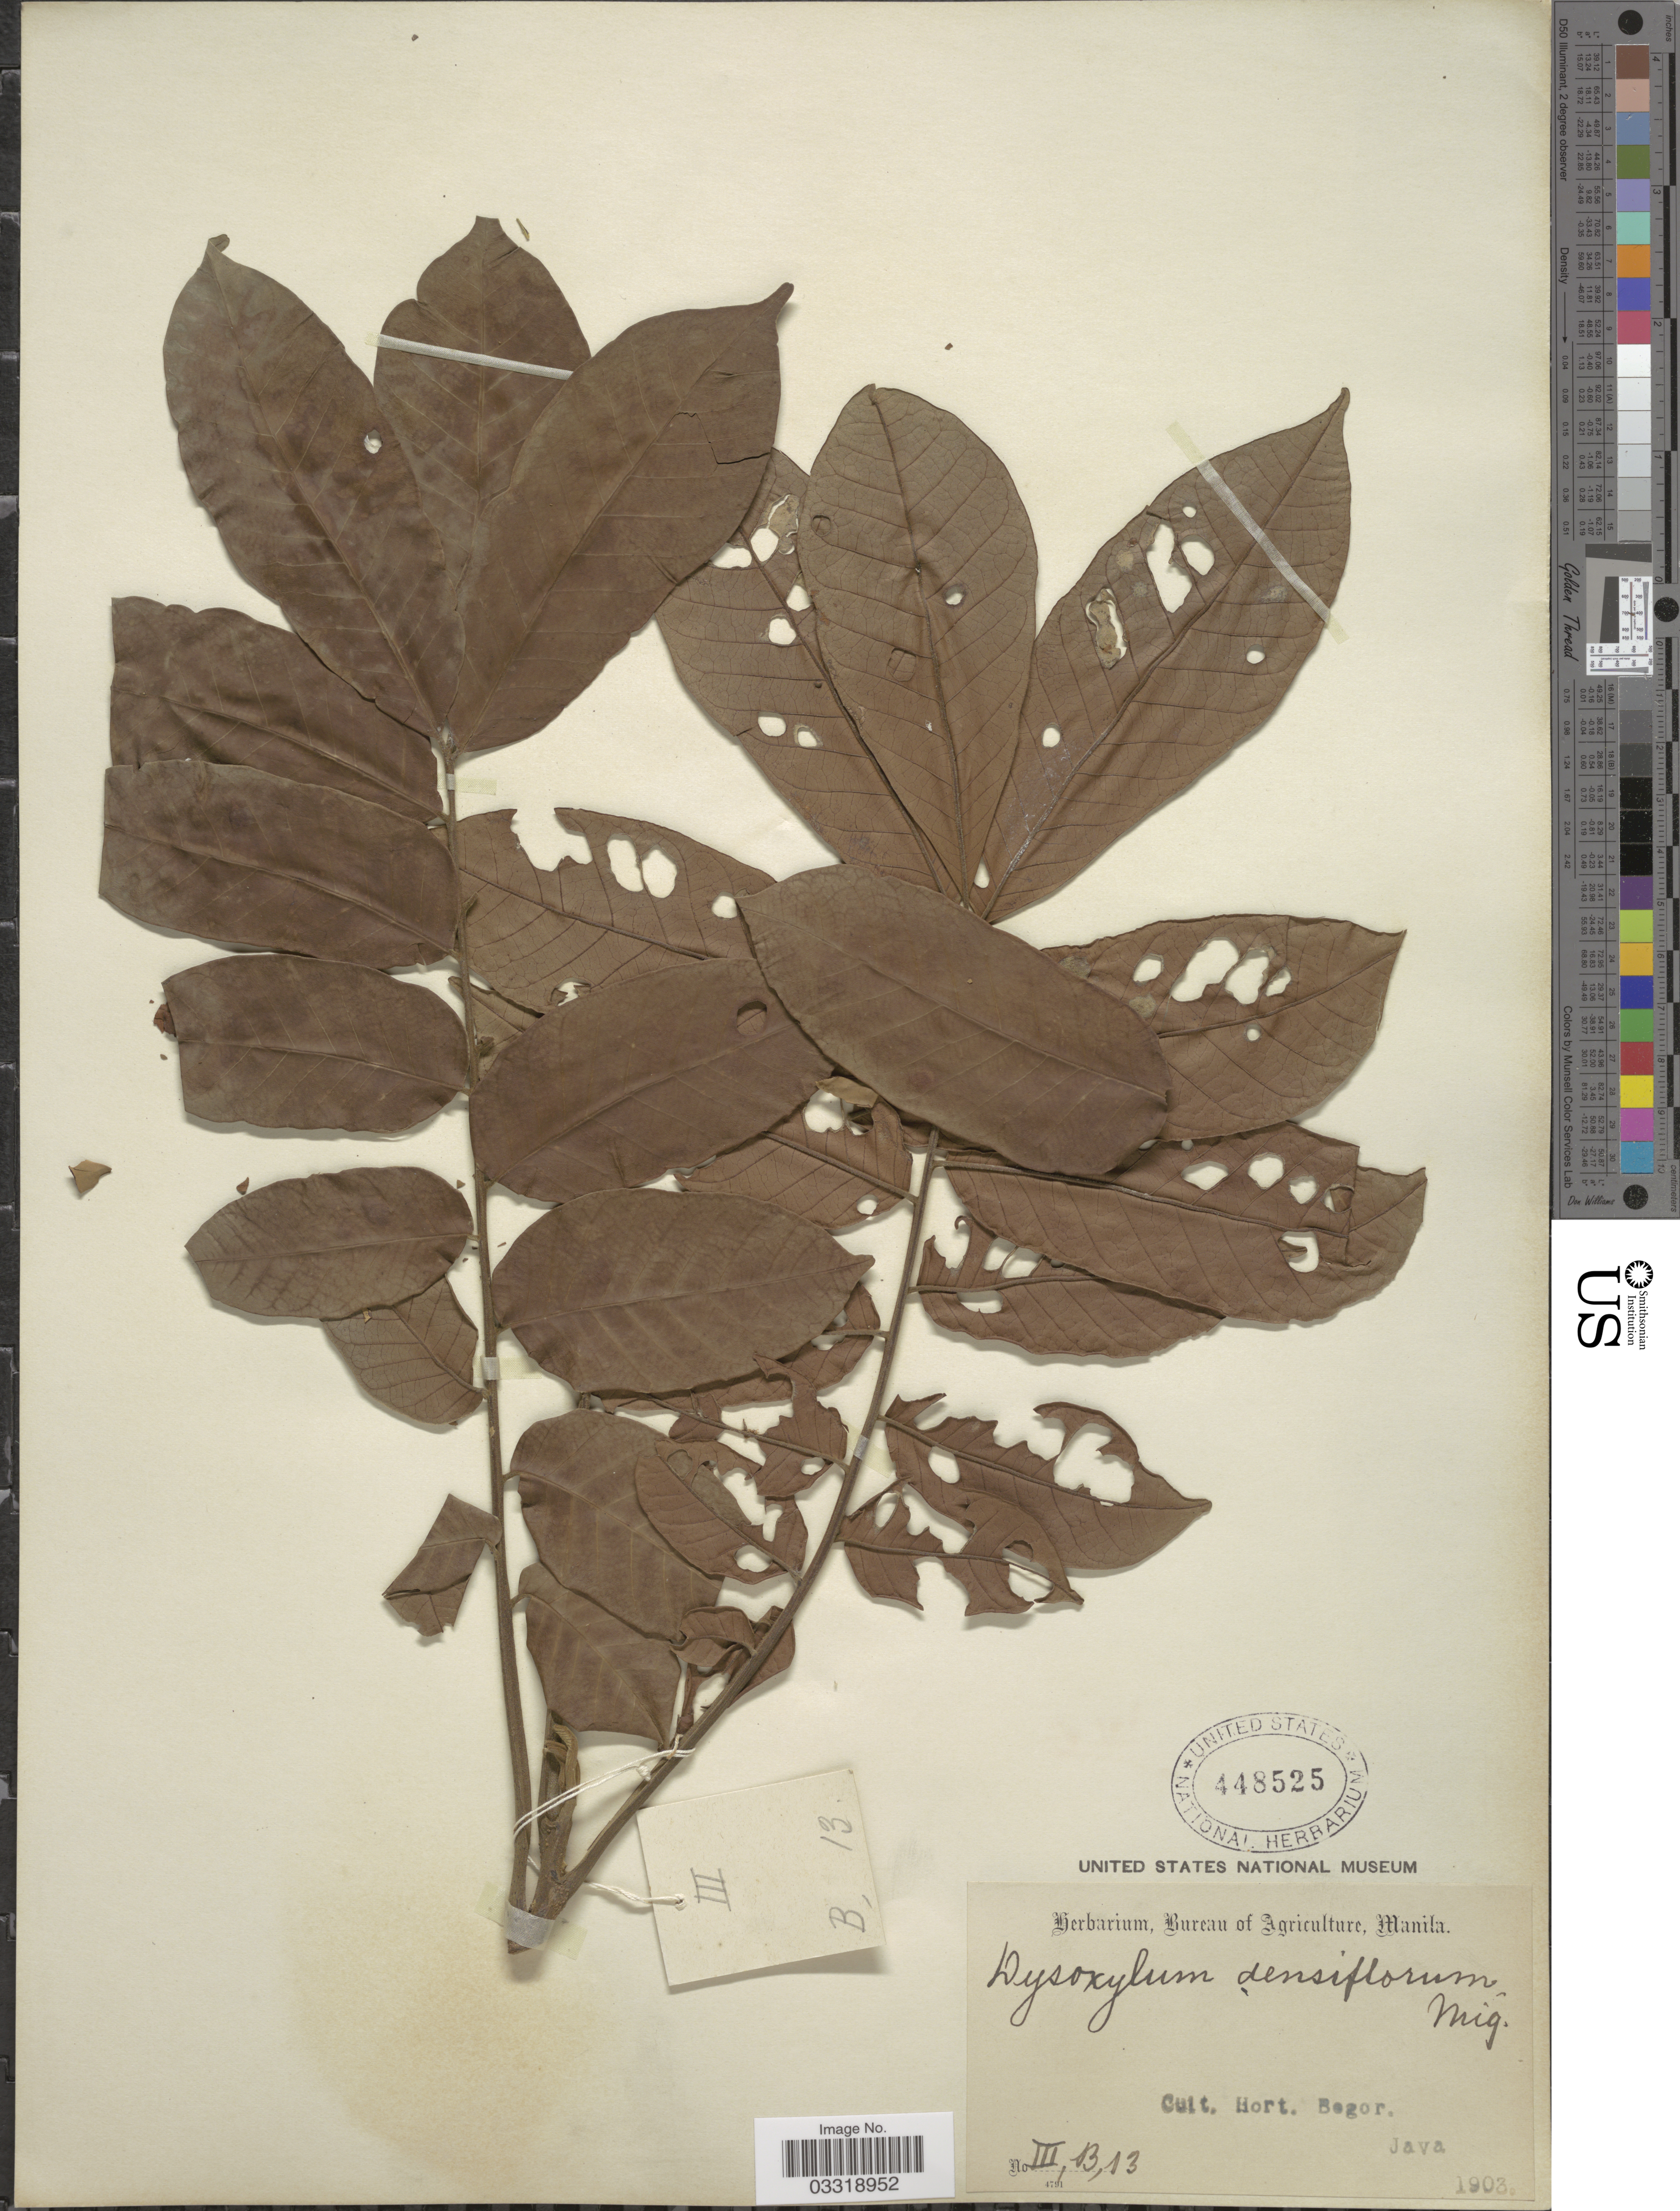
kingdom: Plantae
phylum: Tracheophyta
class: Magnoliopsida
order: Sapindales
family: Meliaceae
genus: Epicharis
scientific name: Epicharis densiflora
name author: Blume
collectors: ex Herb. Bur. Agric. Manila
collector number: III,B,13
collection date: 1903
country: Indonesia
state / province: Java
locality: Cult. Hort. Bogor.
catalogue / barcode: US 448525